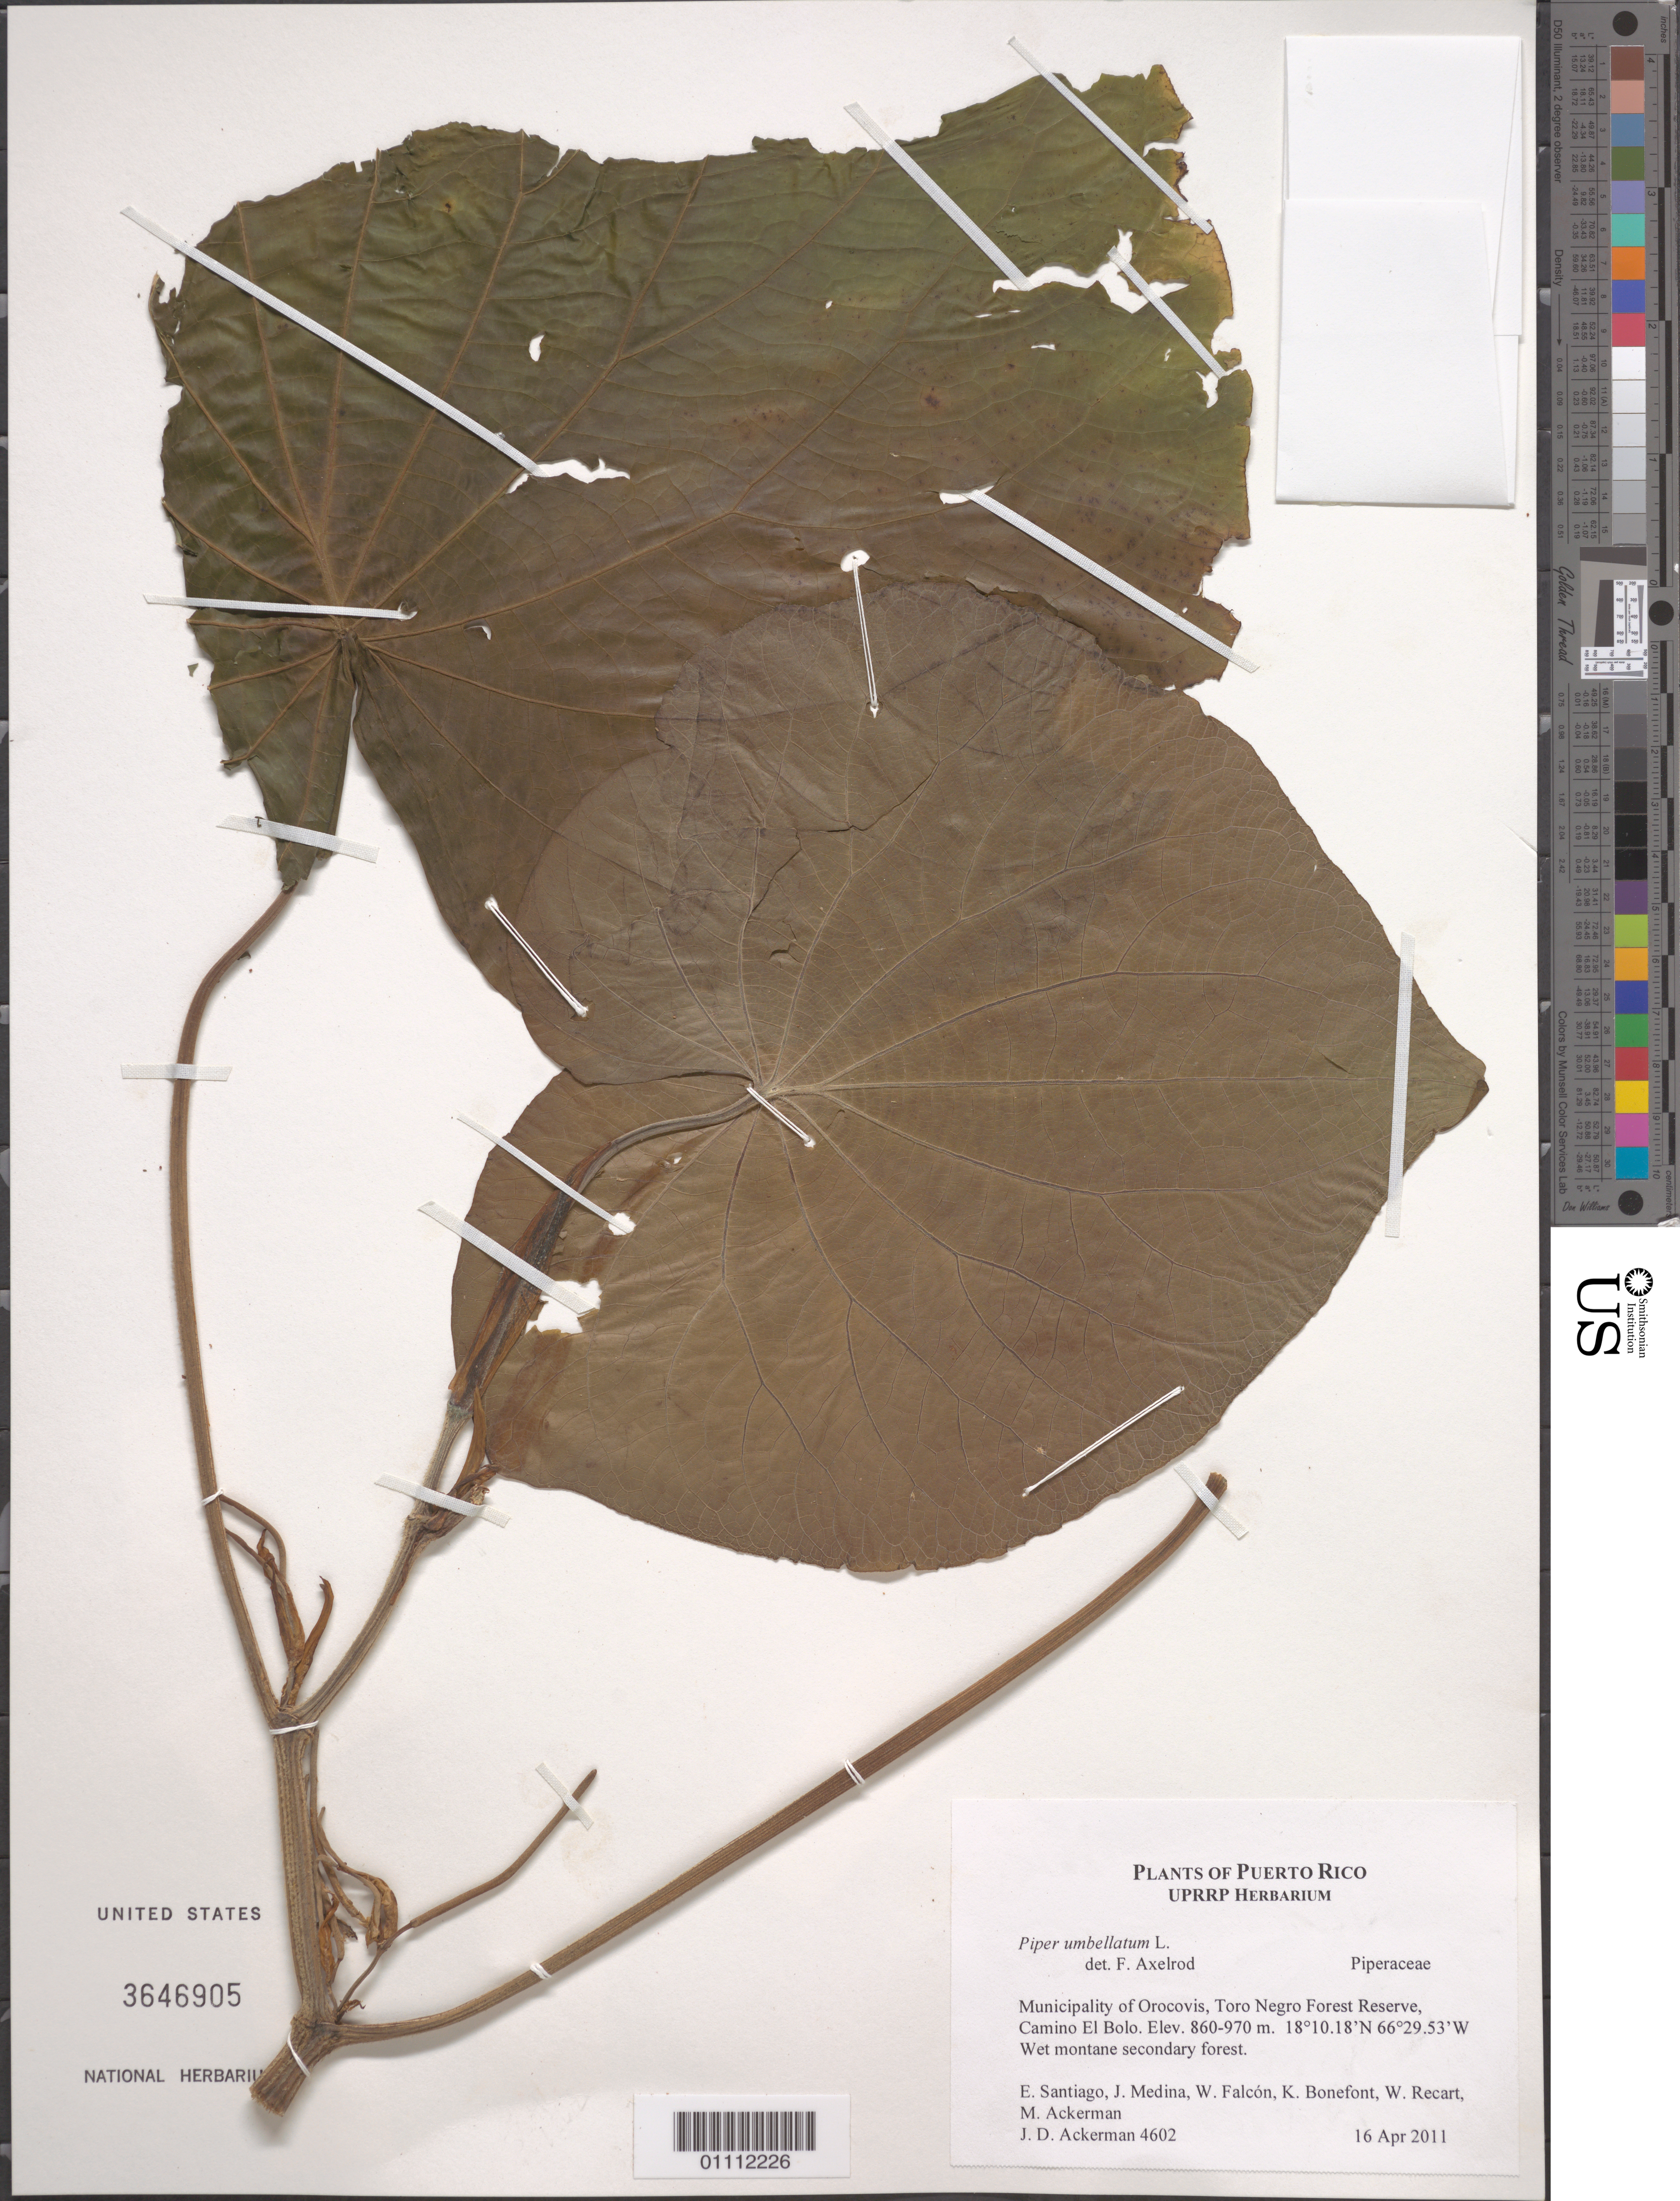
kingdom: Plantae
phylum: Tracheophyta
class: Magnoliopsida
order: Piperales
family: Piperaceae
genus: Piper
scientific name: Piper umbellatum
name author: L.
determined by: Axelrod, F. S.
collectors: J. D. Ackerman, E. Santiago, J. Medina, W. Falcón, K. Bonefont, W. Recart & M. Ackerman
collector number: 4602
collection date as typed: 16 Apr 2011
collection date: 2011-04-16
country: Puerto Rico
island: Puerto Rico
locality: Mun. Orocovis, Toro Negro Forest Reserve, Camino El Bolo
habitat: Wet montane secondary forest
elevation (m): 860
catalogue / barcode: US 3646905